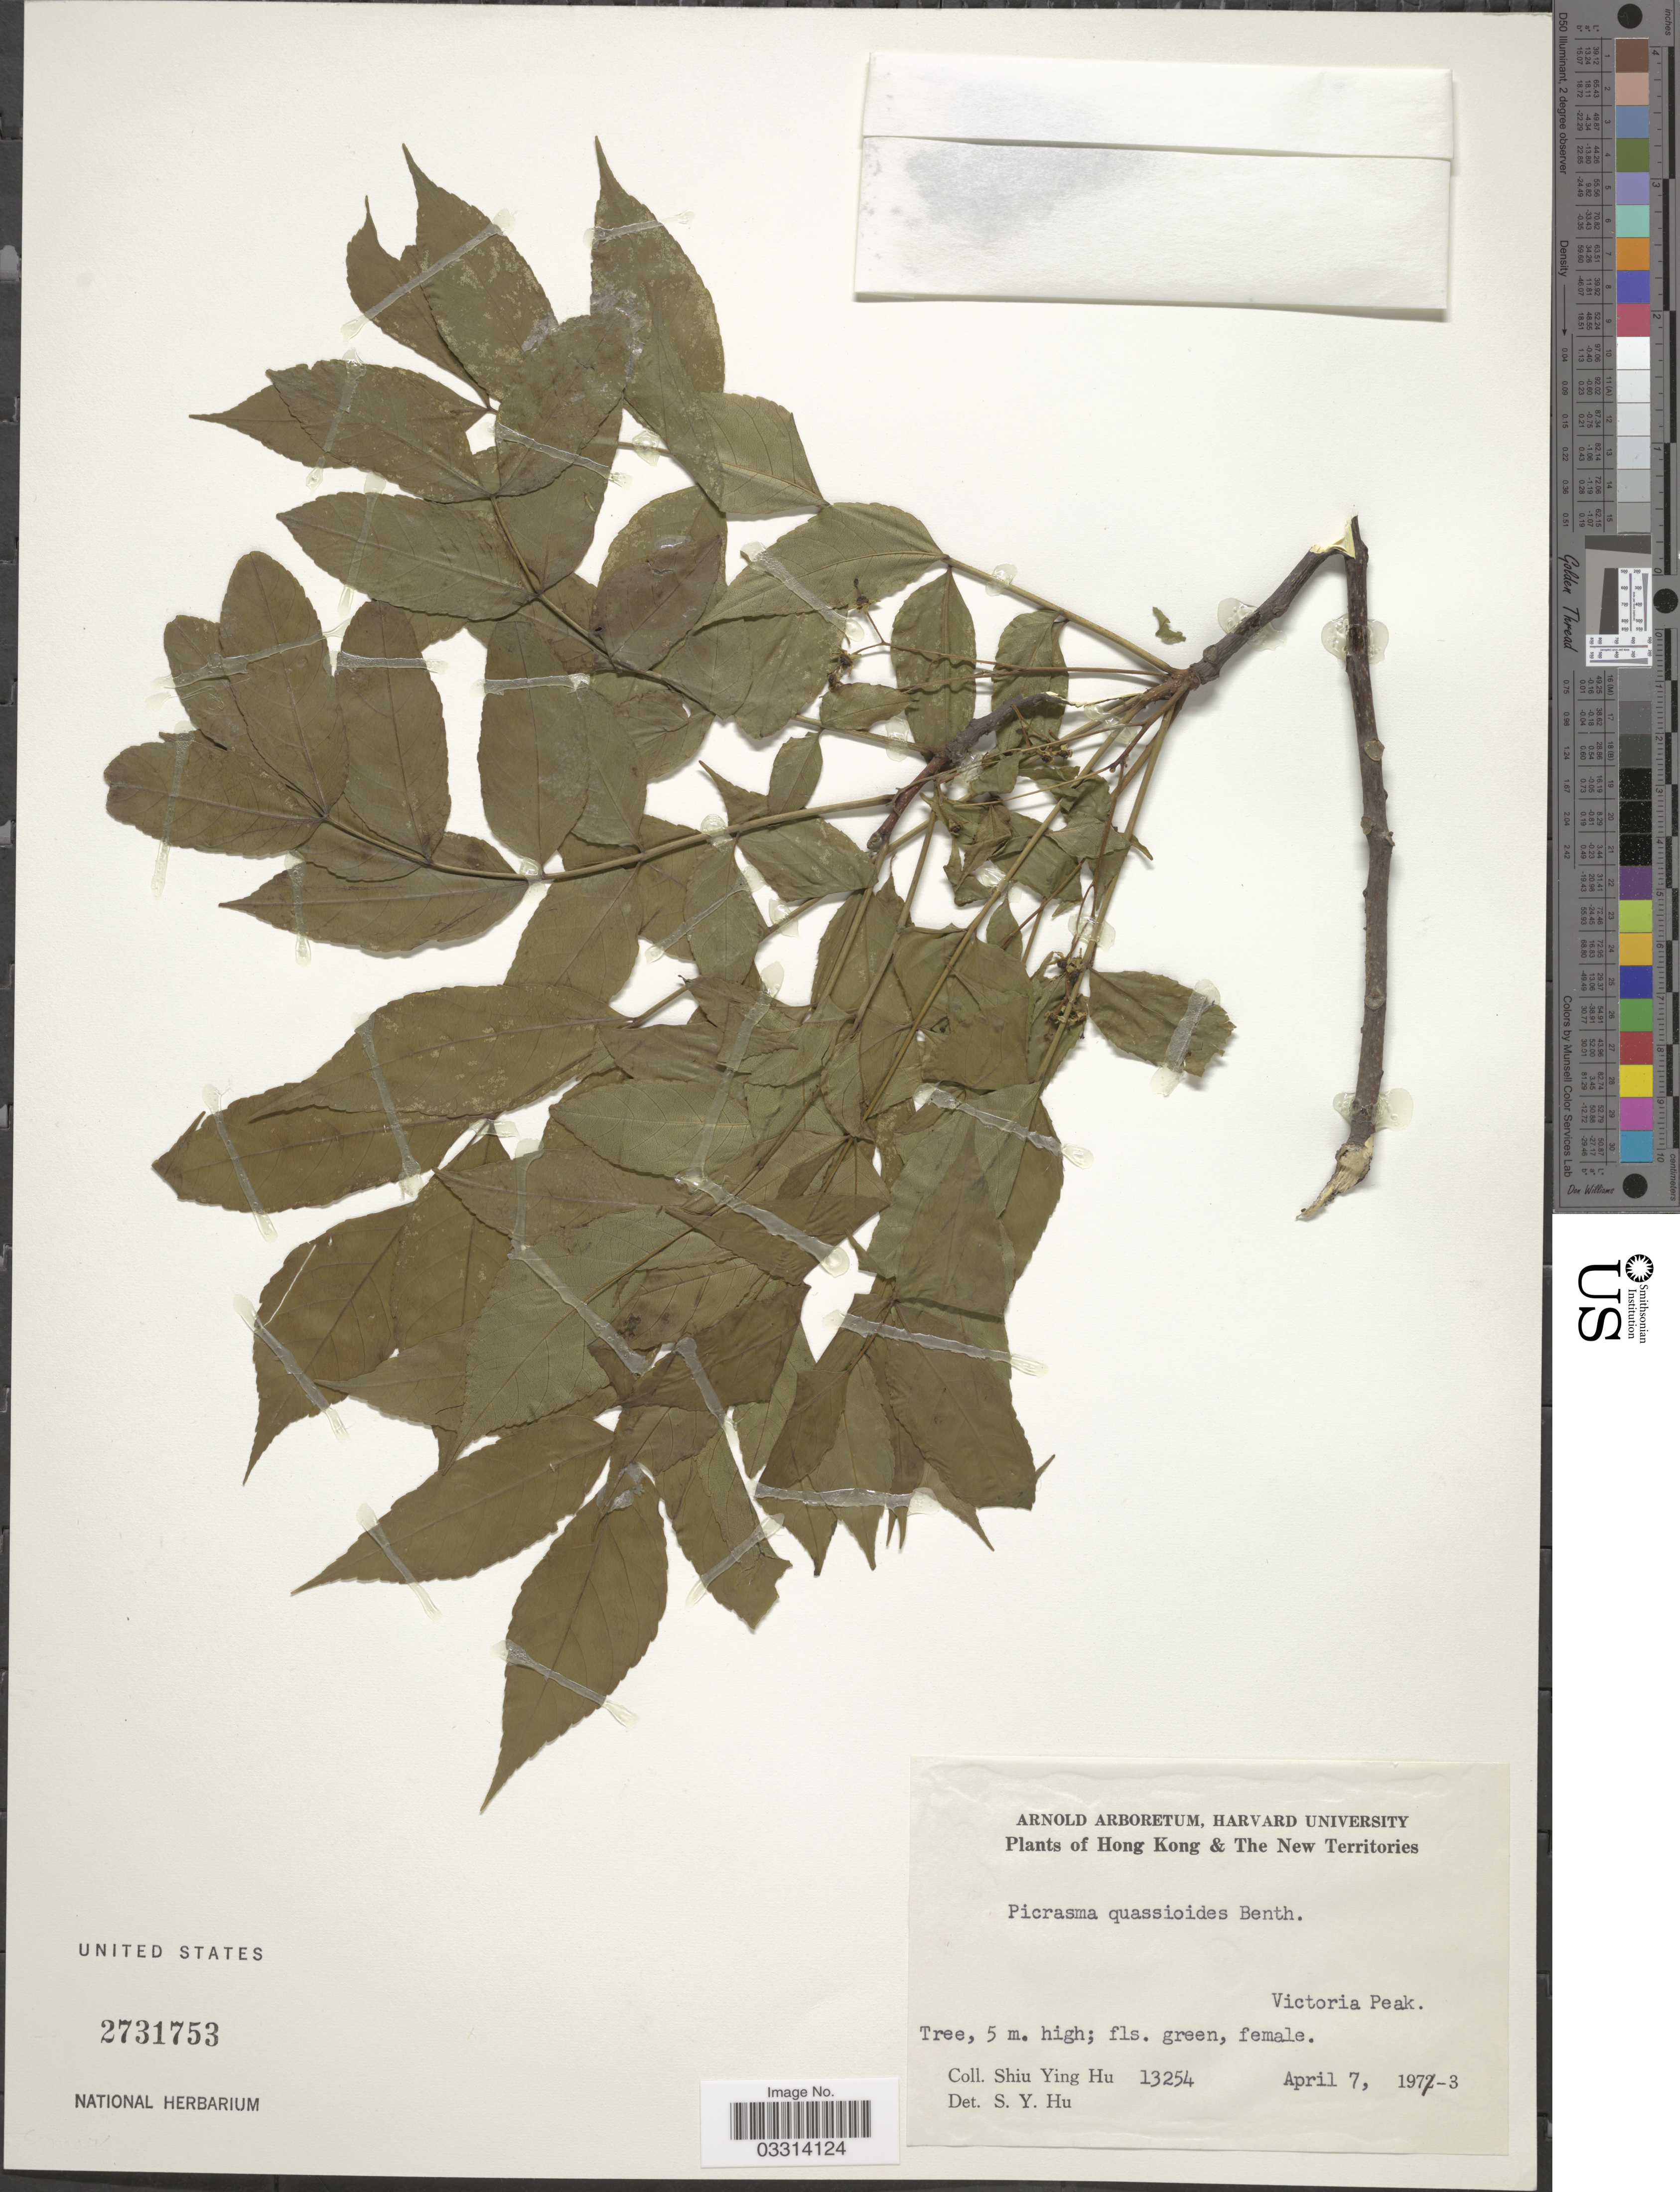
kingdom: Plantae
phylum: Tracheophyta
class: Magnoliopsida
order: Sapindales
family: Simaroubaceae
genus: Picrasma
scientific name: Picrasma quassioides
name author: (D. Don) Benn.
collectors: S. Y. Hu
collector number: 13254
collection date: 1973-04-07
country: China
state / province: Hong Kong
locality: Hong Kong & The New Territories. Victoria Peak.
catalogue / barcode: US 2731753